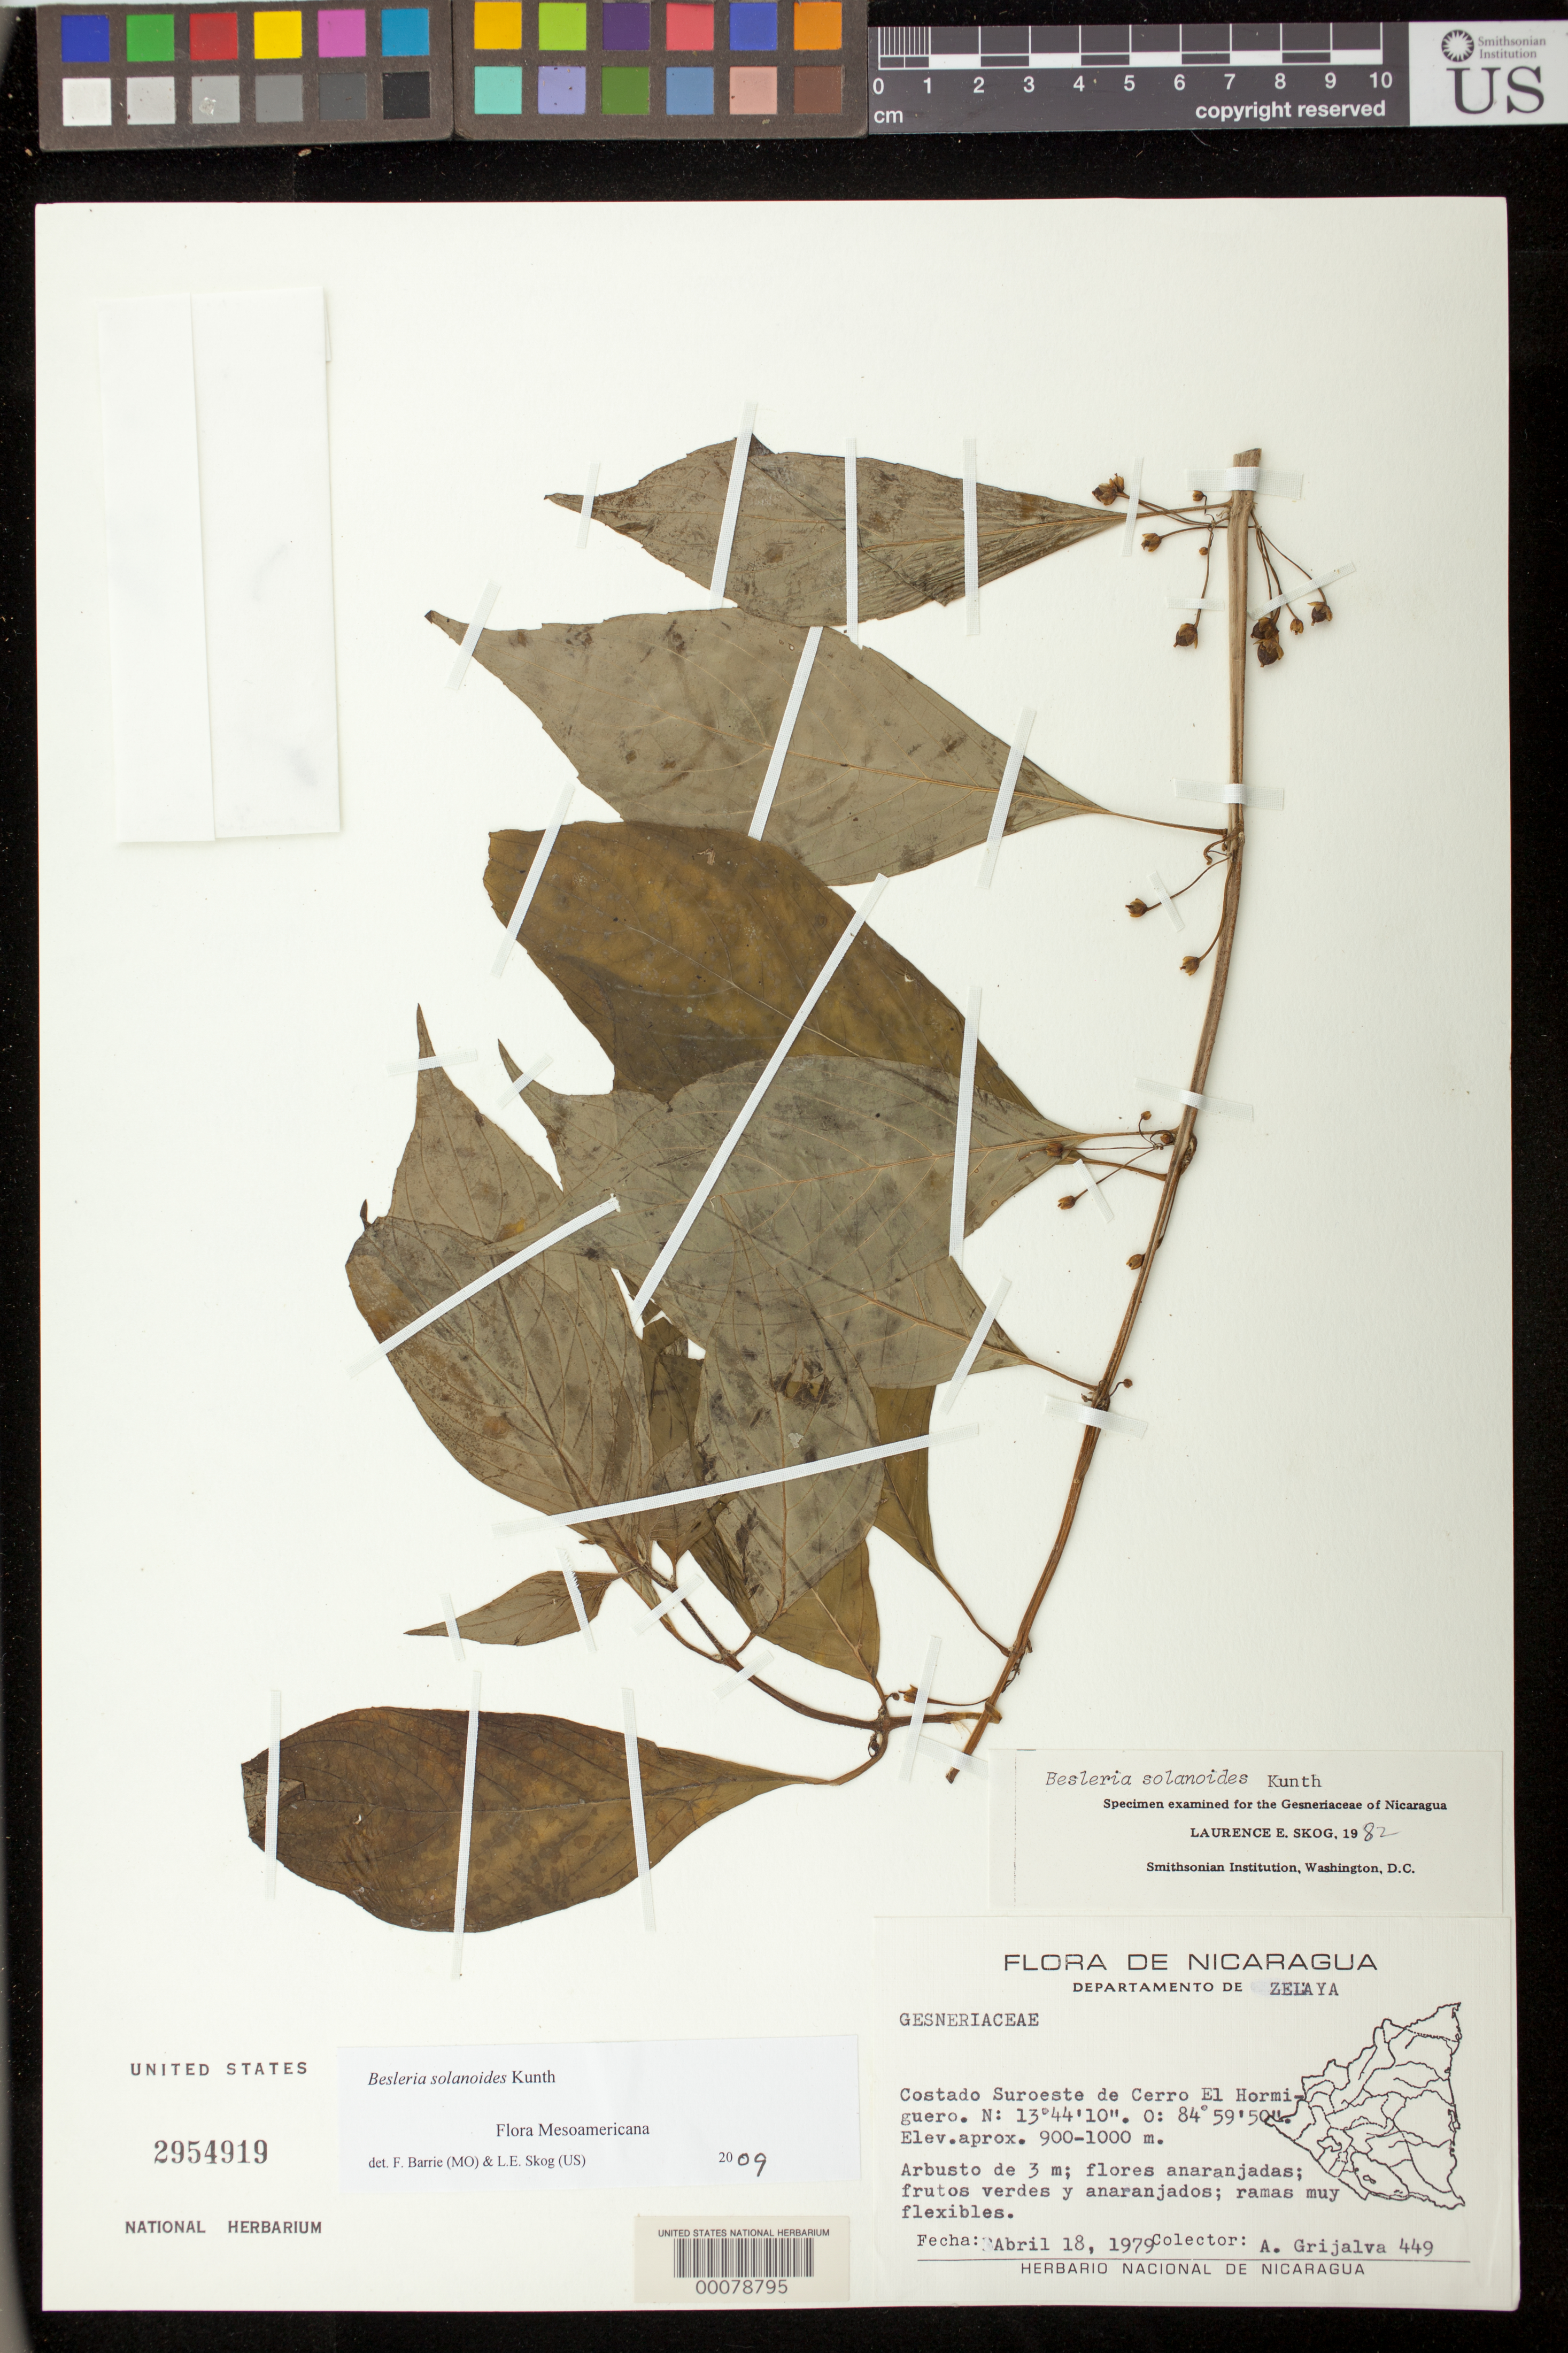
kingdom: Plantae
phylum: Tracheophyta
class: Magnoliopsida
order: Lamiales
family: Gesneriaceae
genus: Besleria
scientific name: Besleria solanoides var. solanoides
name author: Kunth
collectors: A. Grijalva P.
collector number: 449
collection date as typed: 18 Apr 1979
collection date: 1979-04-18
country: Nicaragua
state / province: Atlántico Norte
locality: Costado SW de Cerro El Hormiguero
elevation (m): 900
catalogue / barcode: US 2954919